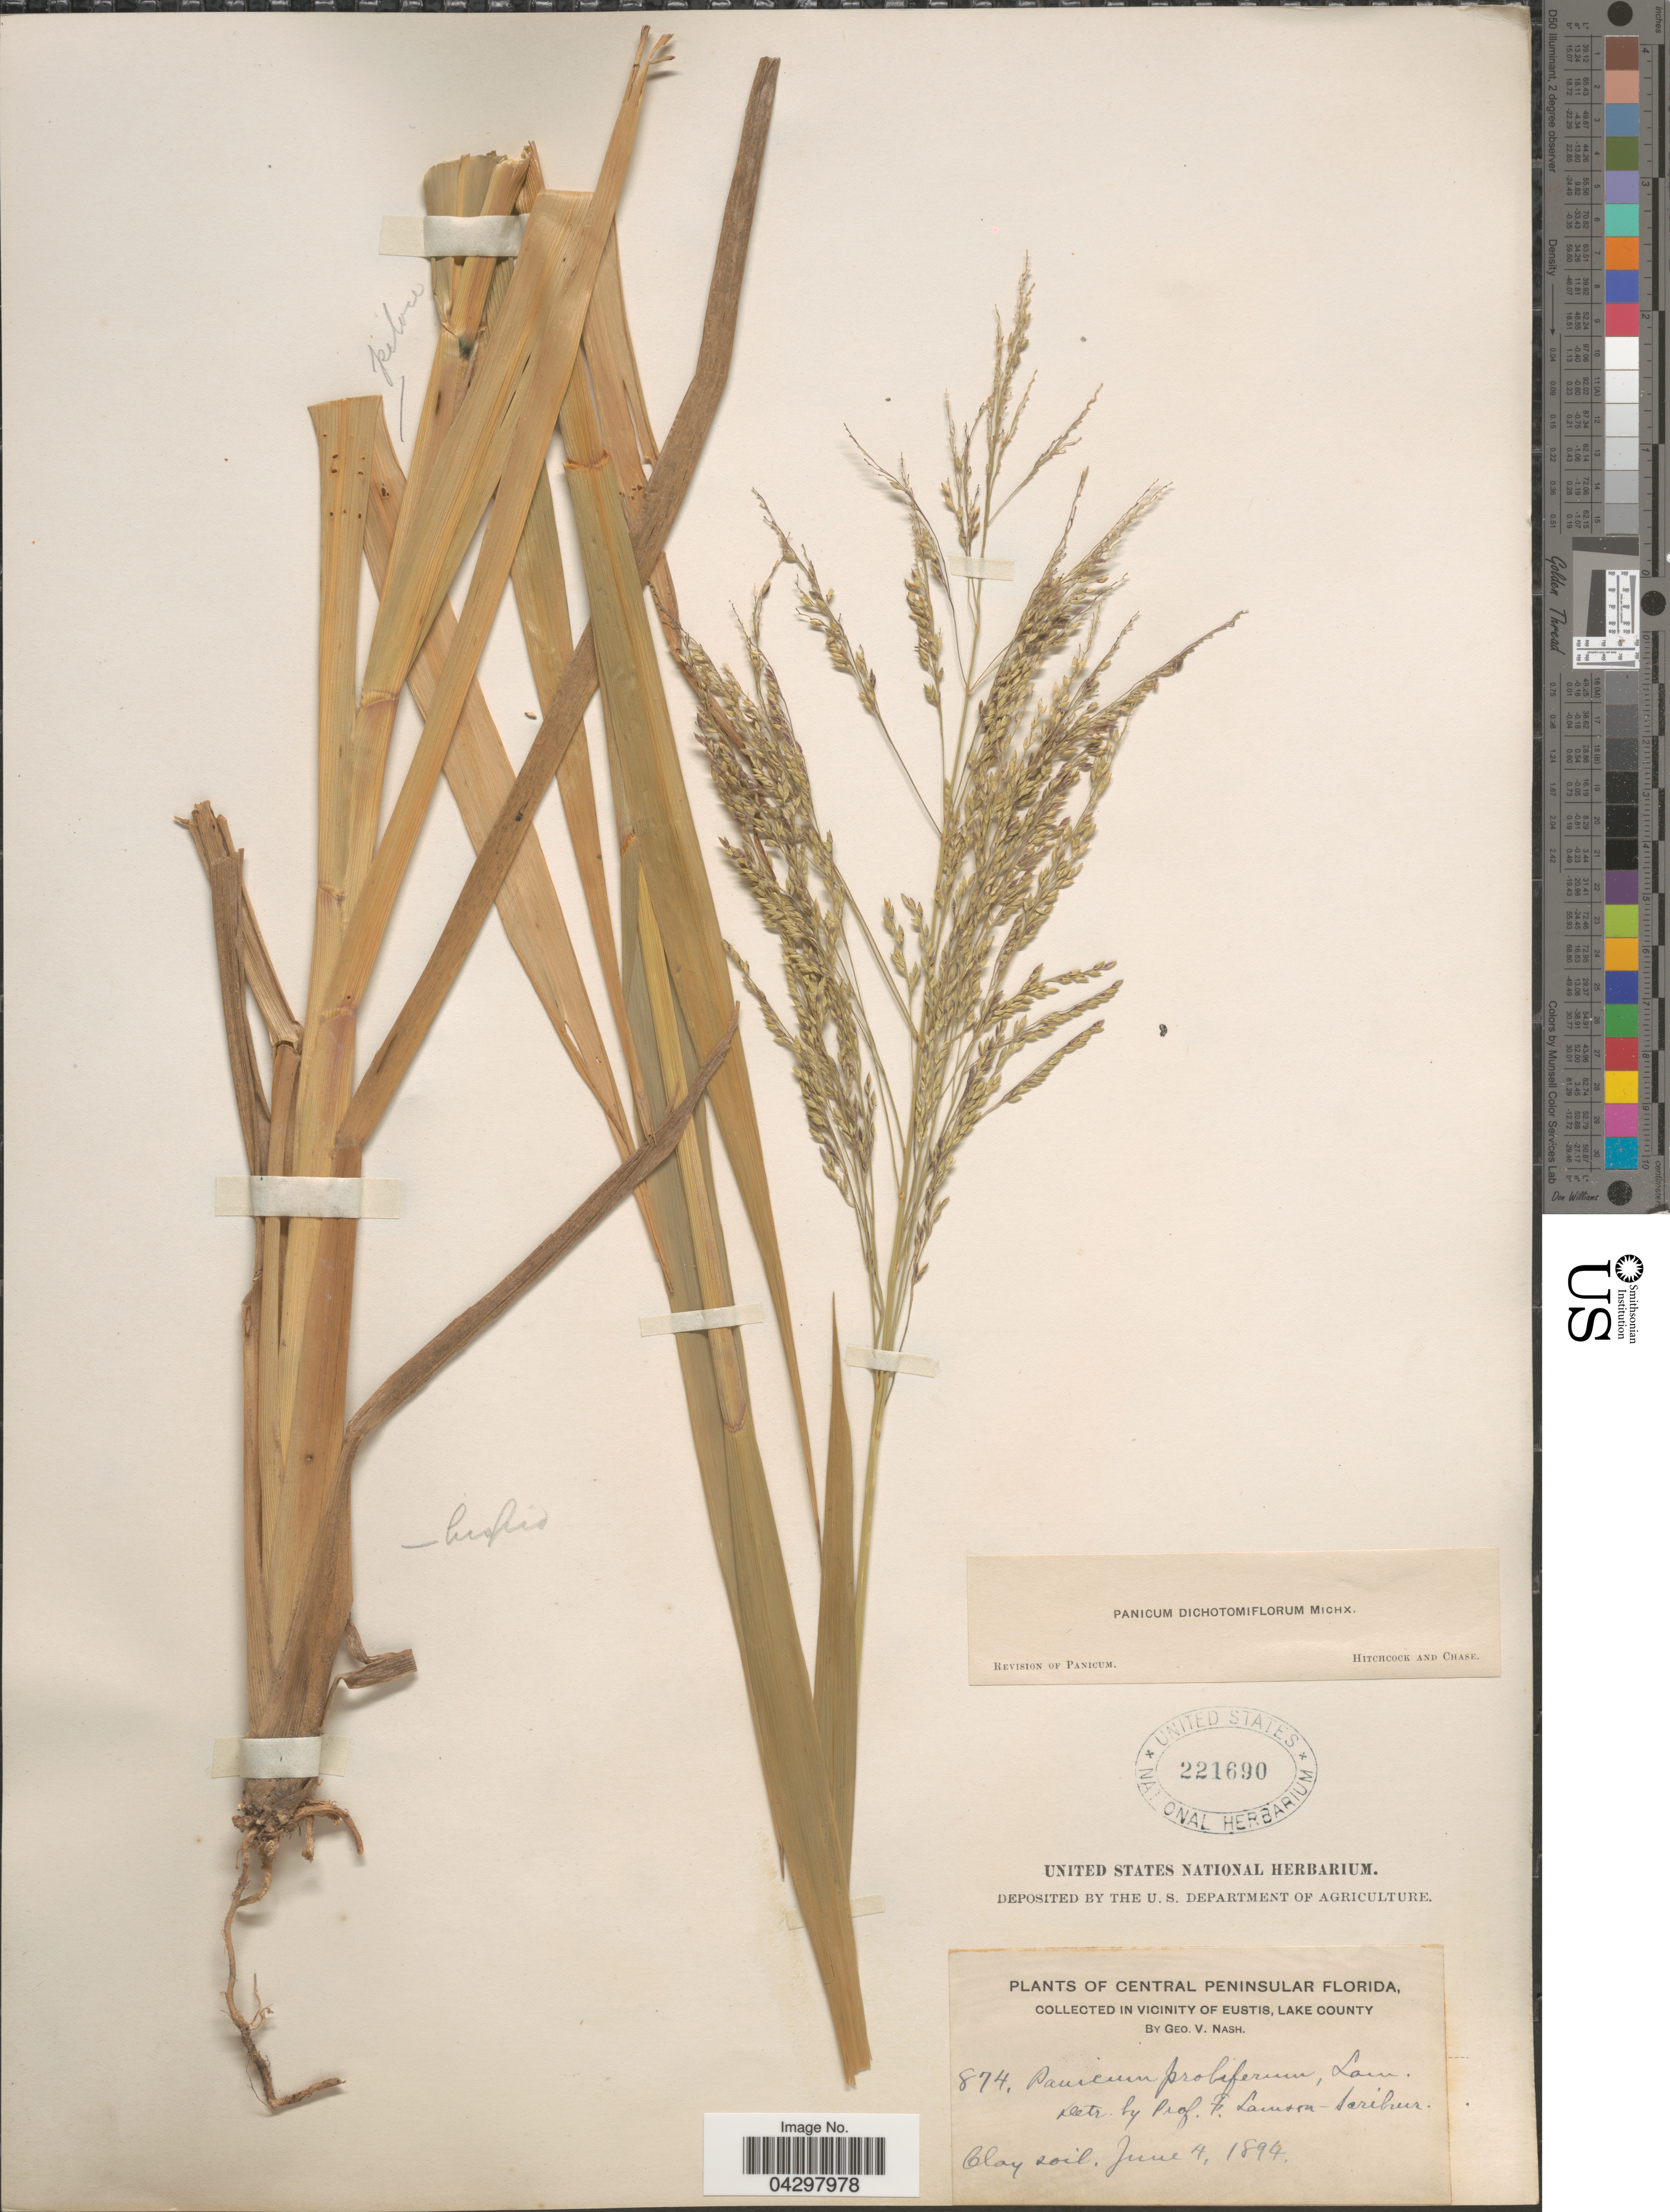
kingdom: Plantae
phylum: Tracheophyta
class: Liliopsida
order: Poales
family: Poaceae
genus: Panicum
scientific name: Panicum dichotomiflorum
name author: Michx.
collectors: G. V. Nash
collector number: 874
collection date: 1894-06-04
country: United States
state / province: Florida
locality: Central Peninsular Florida. In Vicinity of Eustis, Lake County.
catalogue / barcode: US 221690